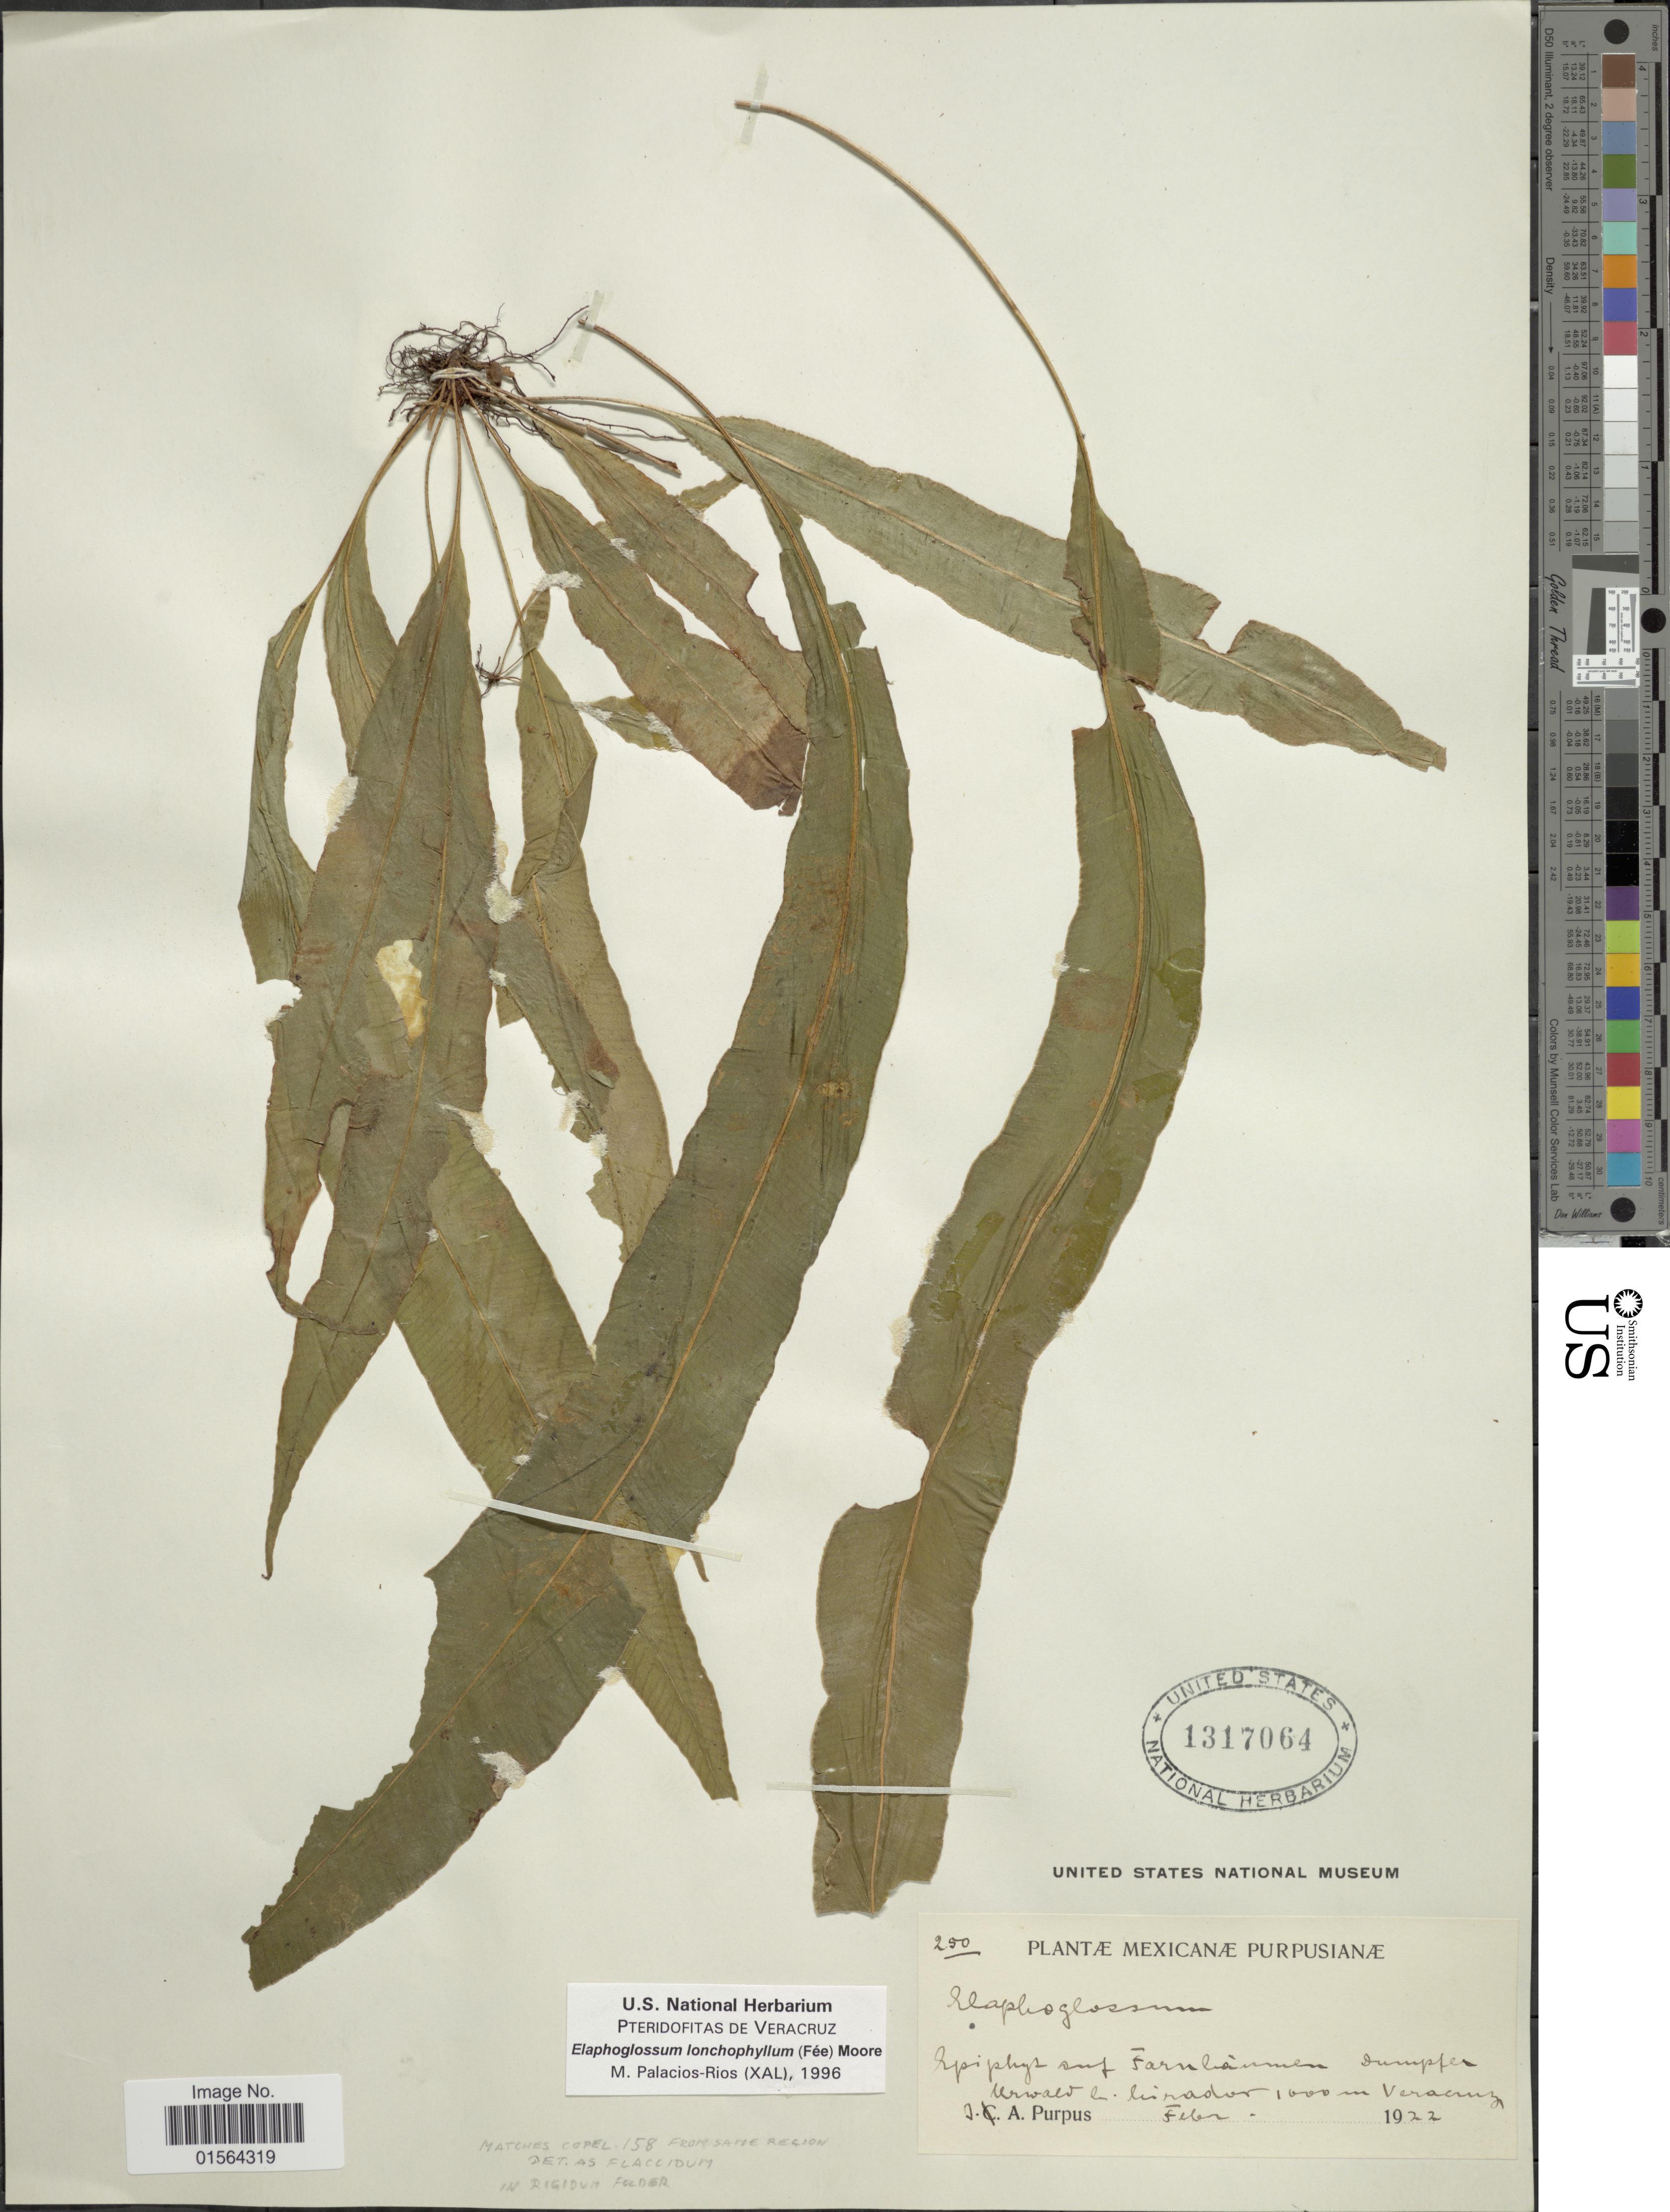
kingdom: Plantae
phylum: Tracheophyta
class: Polypodiopsida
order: Polypodiales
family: Dryopteridaceae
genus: Elaphoglossum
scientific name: Elaphoglossum lonchophyllum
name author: (Fée) T. Moore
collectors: J. A. Purpus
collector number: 250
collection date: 1922-02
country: Mexico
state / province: Veracruz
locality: Mexicanae, Veracruz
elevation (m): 1000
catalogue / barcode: US 1317064